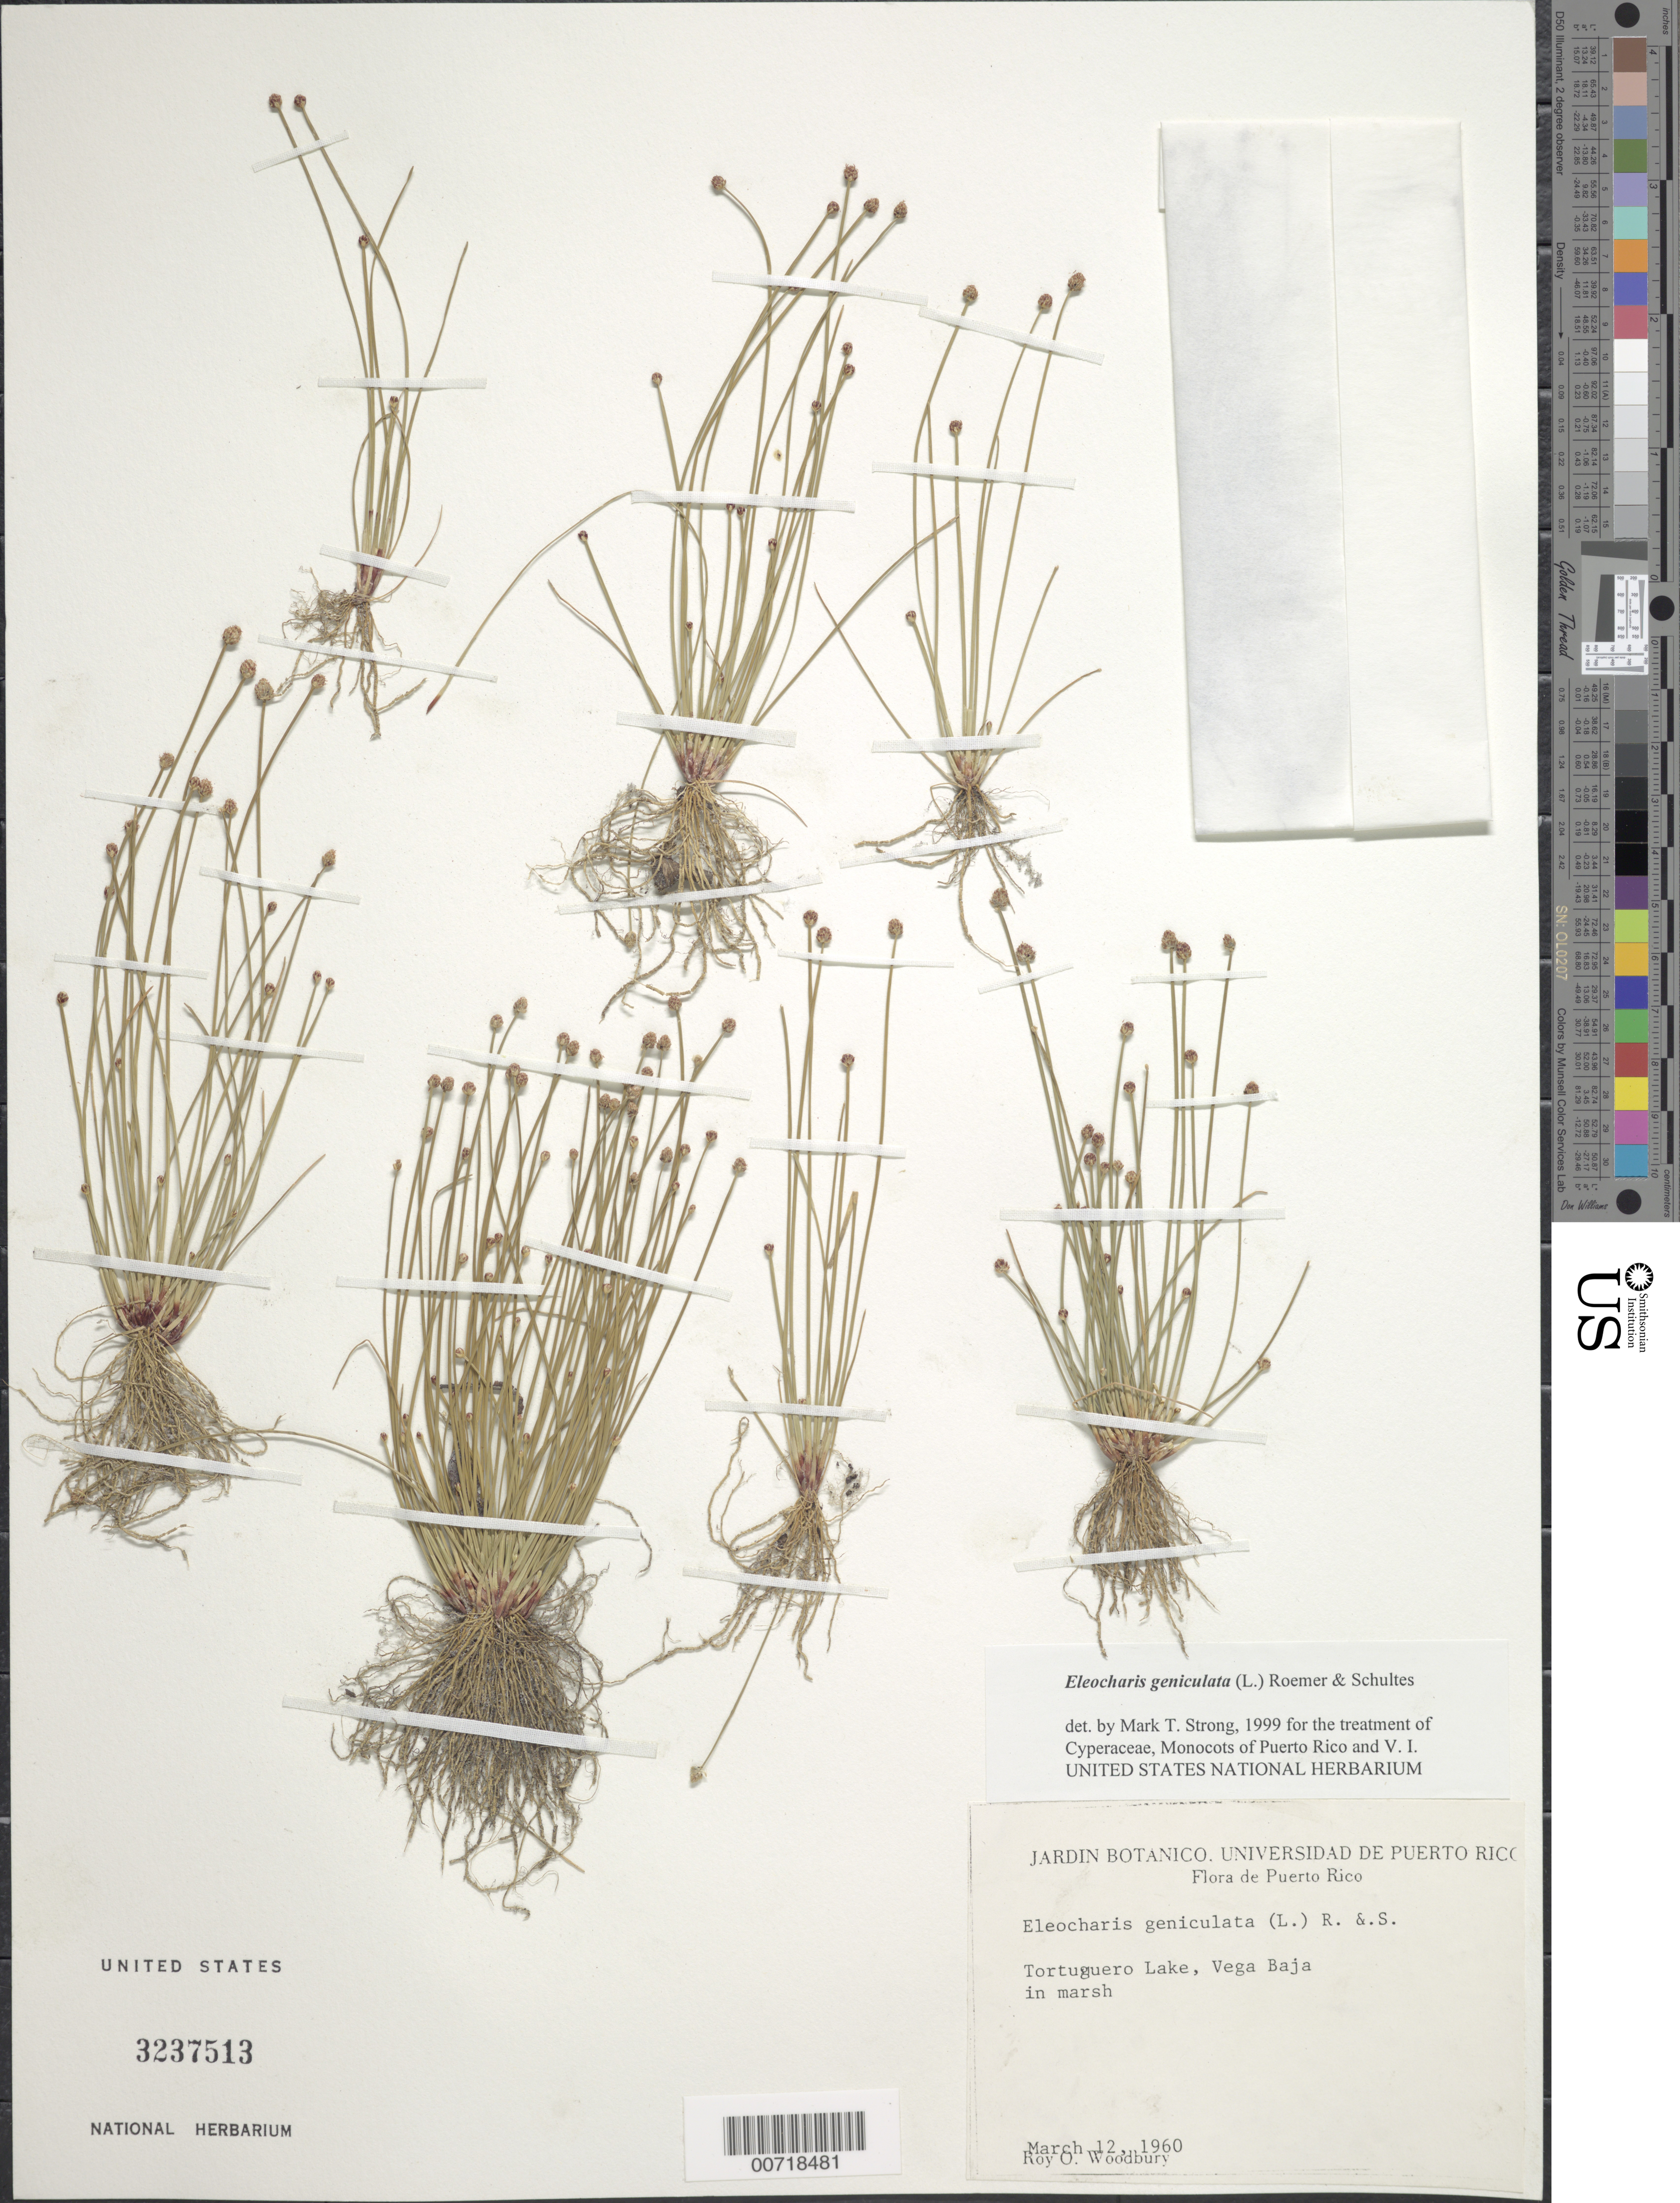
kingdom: Plantae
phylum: Tracheophyta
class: Liliopsida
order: Poales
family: Cyperaceae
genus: Eleocharis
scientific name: Eleocharis geniculata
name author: (L.) Roem. & Schult.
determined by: Strong, M. T., (US), Smithsonian Institution - National Museum of Natural History (UNITED STATES)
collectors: R. O. Woodbury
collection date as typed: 12 Mar 1960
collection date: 1960-03-12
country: Puerto Rico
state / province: Manatí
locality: Vega Baja: Tortuguero Lake.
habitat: In marsh.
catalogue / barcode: US 3237513